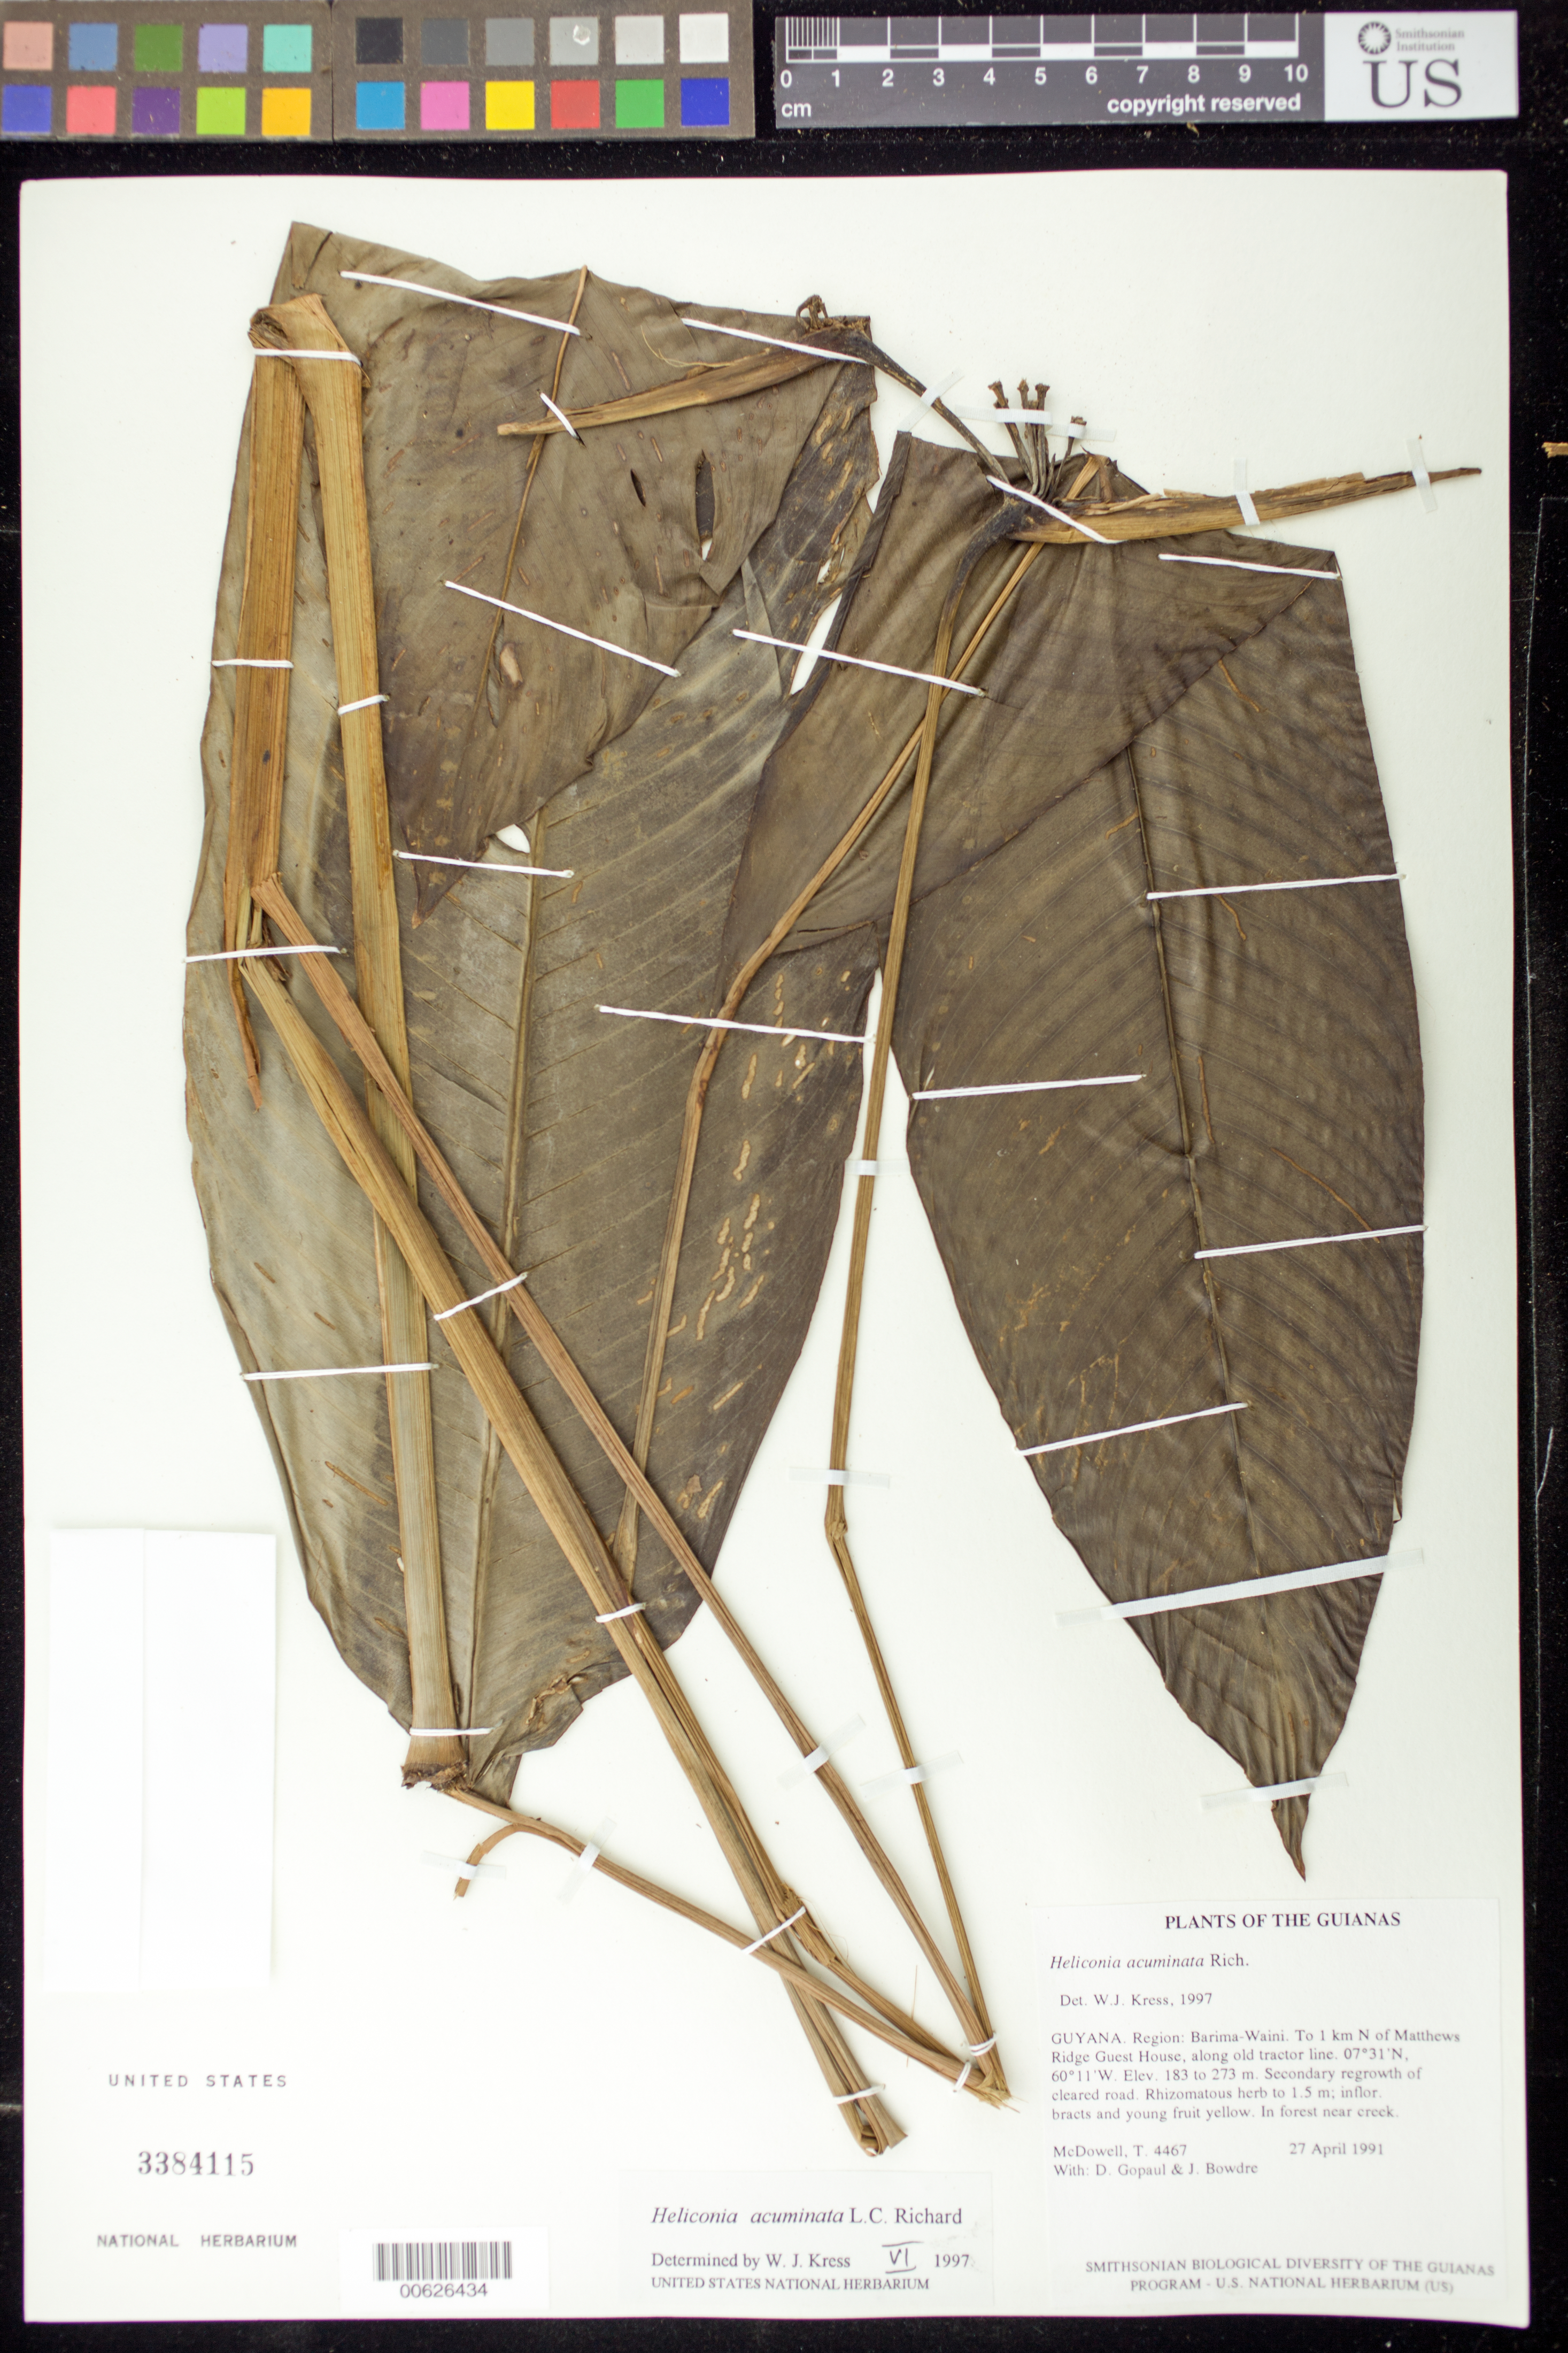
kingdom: Plantae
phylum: Tracheophyta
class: Liliopsida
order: Zingiberales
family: Heliconiaceae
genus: Heliconia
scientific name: Heliconia acuminata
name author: A. Rich.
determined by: Kress, W. J., (US), Smithsonian Institution - National Museum of Natural History (UNITED STATES)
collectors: T. McDowell, D. Gopaul & J. Bowdre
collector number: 4467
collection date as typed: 27 April 1991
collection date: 1991-04-27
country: Guyana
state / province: Barima-Waini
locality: To 1 km N of Matthews Ridge Guest House, along old tractor line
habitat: Secondary regrowth of cleared road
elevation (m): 183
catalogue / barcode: US 3384115